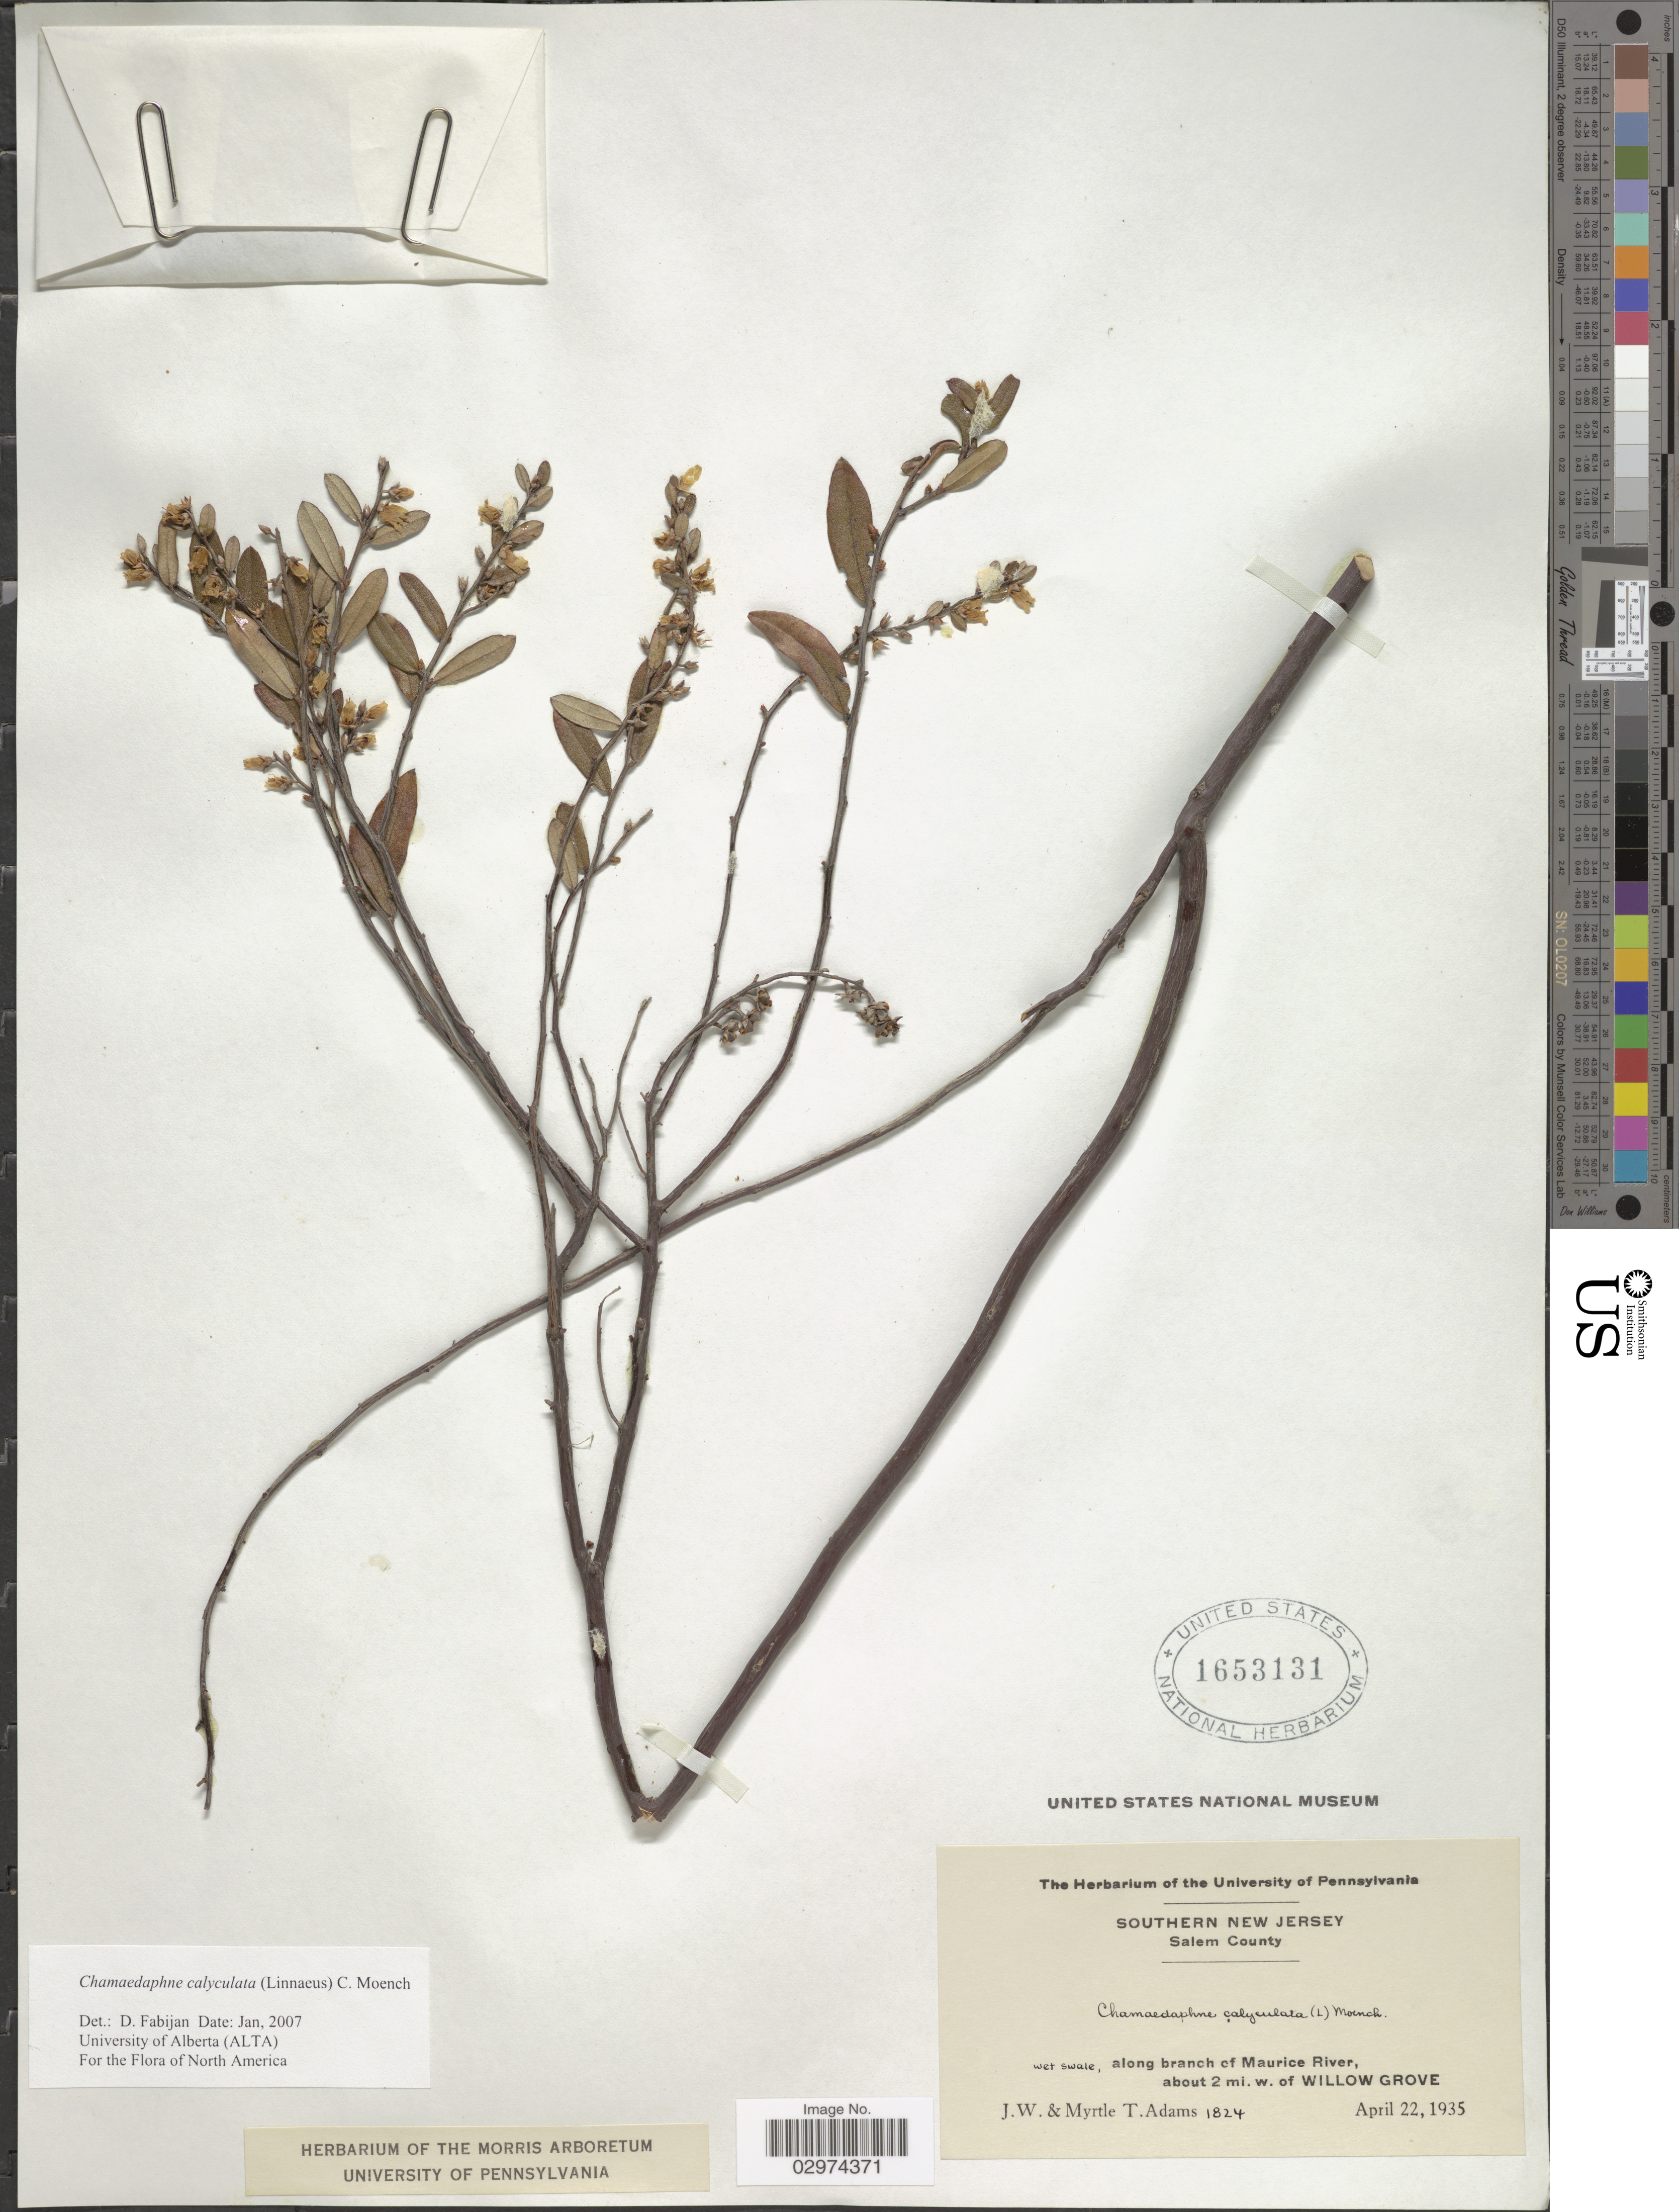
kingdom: Plantae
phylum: Tracheophyta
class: Magnoliopsida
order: Ericales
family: Ericaceae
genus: Chamaedaphne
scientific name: Chamaedaphne calyculata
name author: (L.) Moench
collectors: J. Adams & M. T. Adams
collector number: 1824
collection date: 1935-04-22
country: United States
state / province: New Jersey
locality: Southern New Jersey. Salem County. Wet swale, along branch of Maurice River, about 2 mi. w. of Willow Grove.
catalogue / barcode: US 1653131